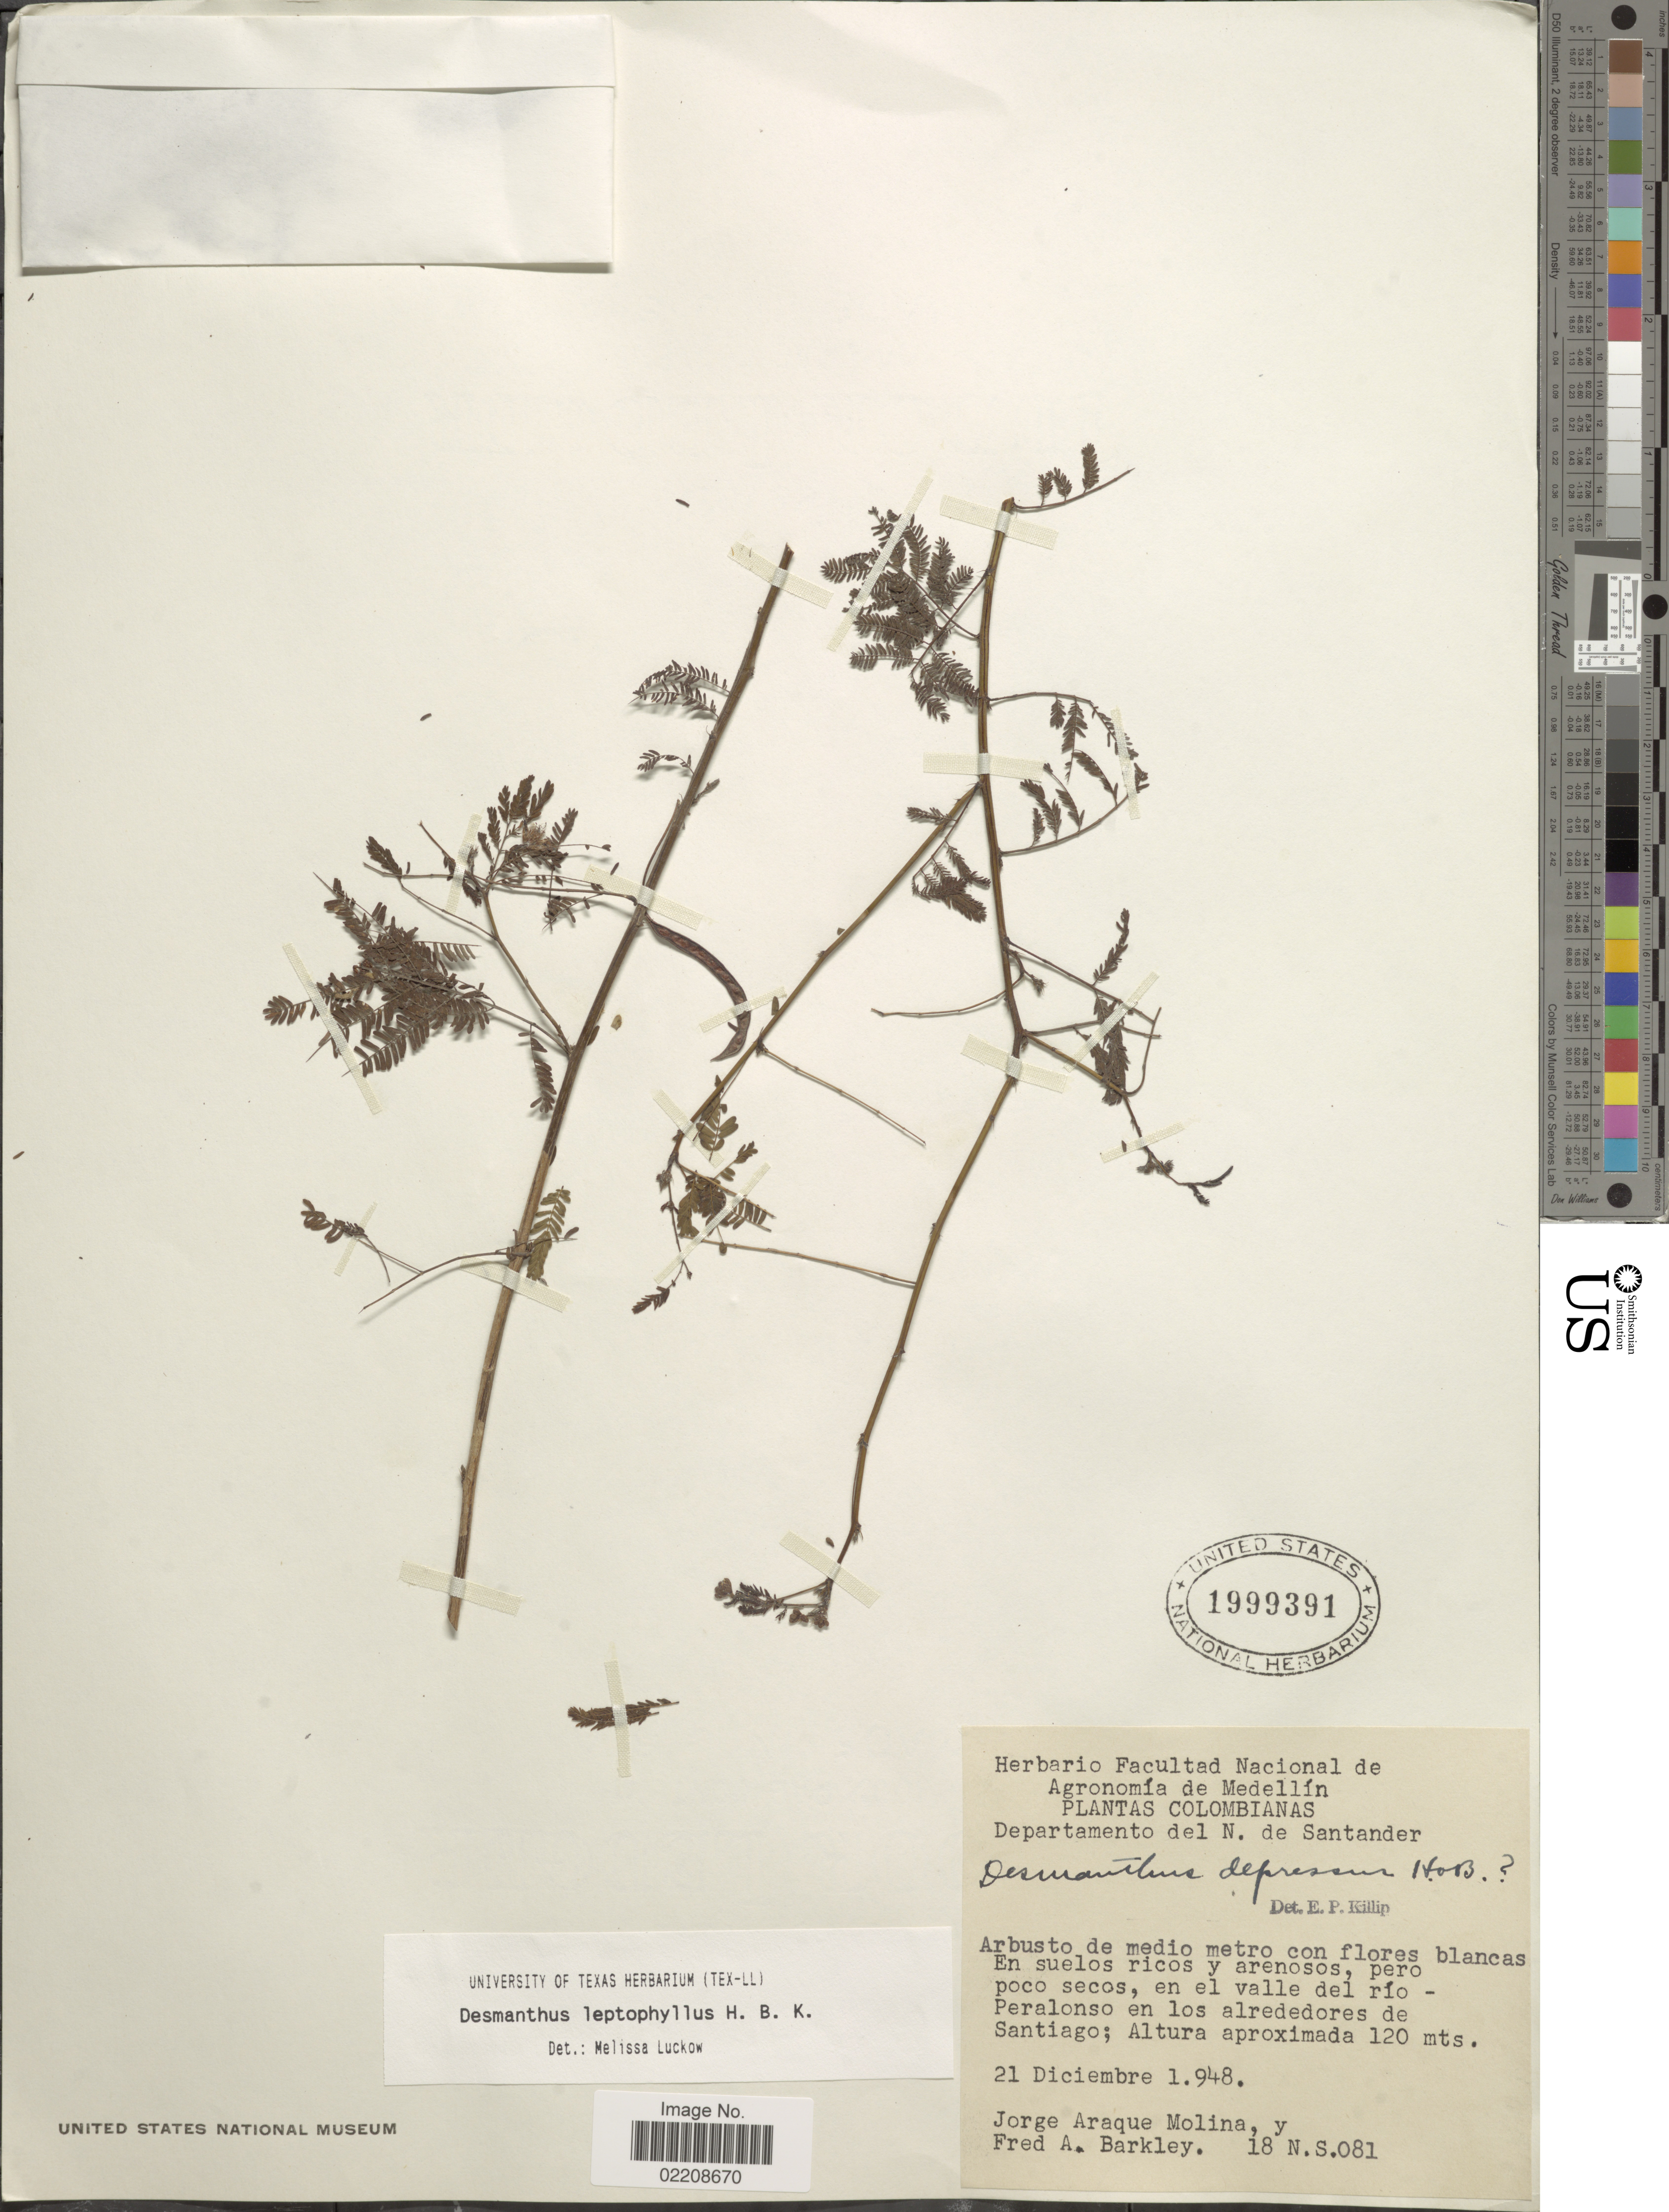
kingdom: Plantae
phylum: Tracheophyta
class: Magnoliopsida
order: Fabales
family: Fabaceae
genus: Desmanthus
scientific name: Desmanthus leptophyllus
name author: Kunth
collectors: J. Araque Molina & F. A. Barkley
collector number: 18NS081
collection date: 1948-12-21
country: Colombia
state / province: Norte de Santander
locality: Departamento del N. de Santander. En el valle del río - Peralonso en los alrededores de Santiago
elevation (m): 120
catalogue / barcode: US 1999391